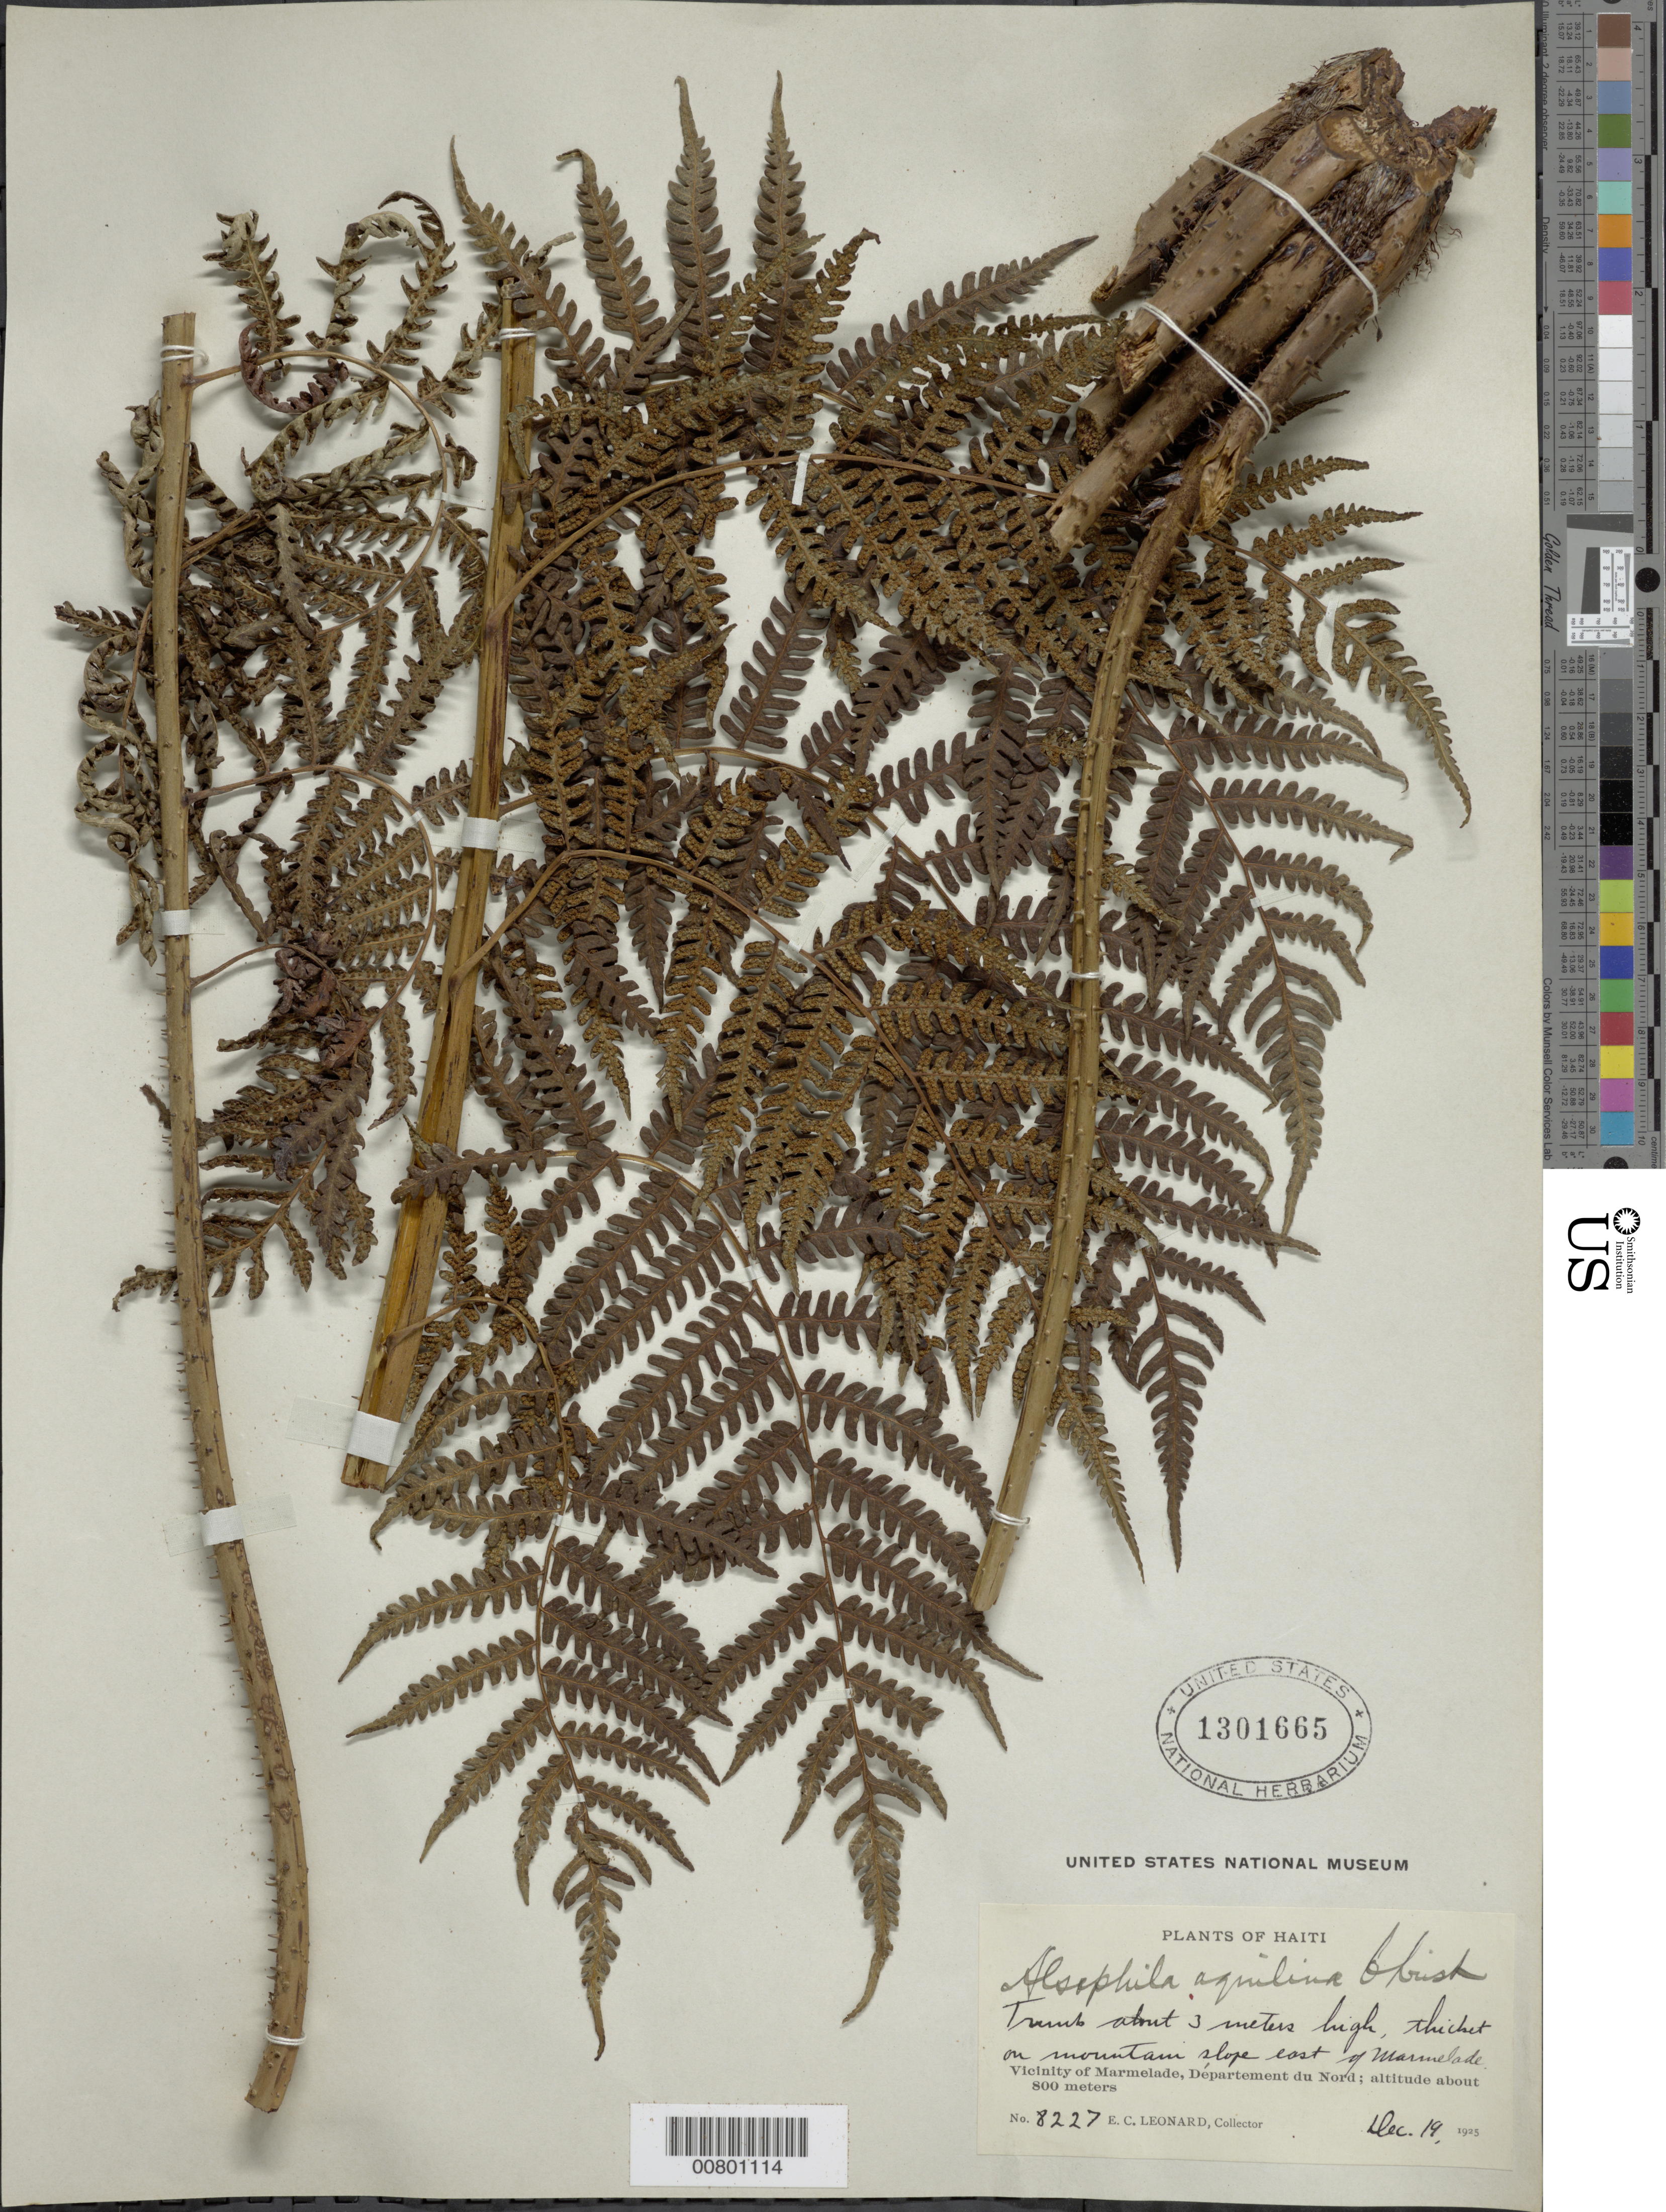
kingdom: Plantae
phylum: Tracheophyta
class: Polypodiopsida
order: Cyatheales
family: Cyatheaceae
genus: Cyathea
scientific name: Cyathea parvula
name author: (Jenman) Domin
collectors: E. C. Leonard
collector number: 8227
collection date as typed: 19 Dec 1925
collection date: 1925-12-19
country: Haiti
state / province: Nord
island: Hispaniola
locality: Marmelade vicinity, slope of mountains E of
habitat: Thicket on mountain slope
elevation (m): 800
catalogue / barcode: US 1301665